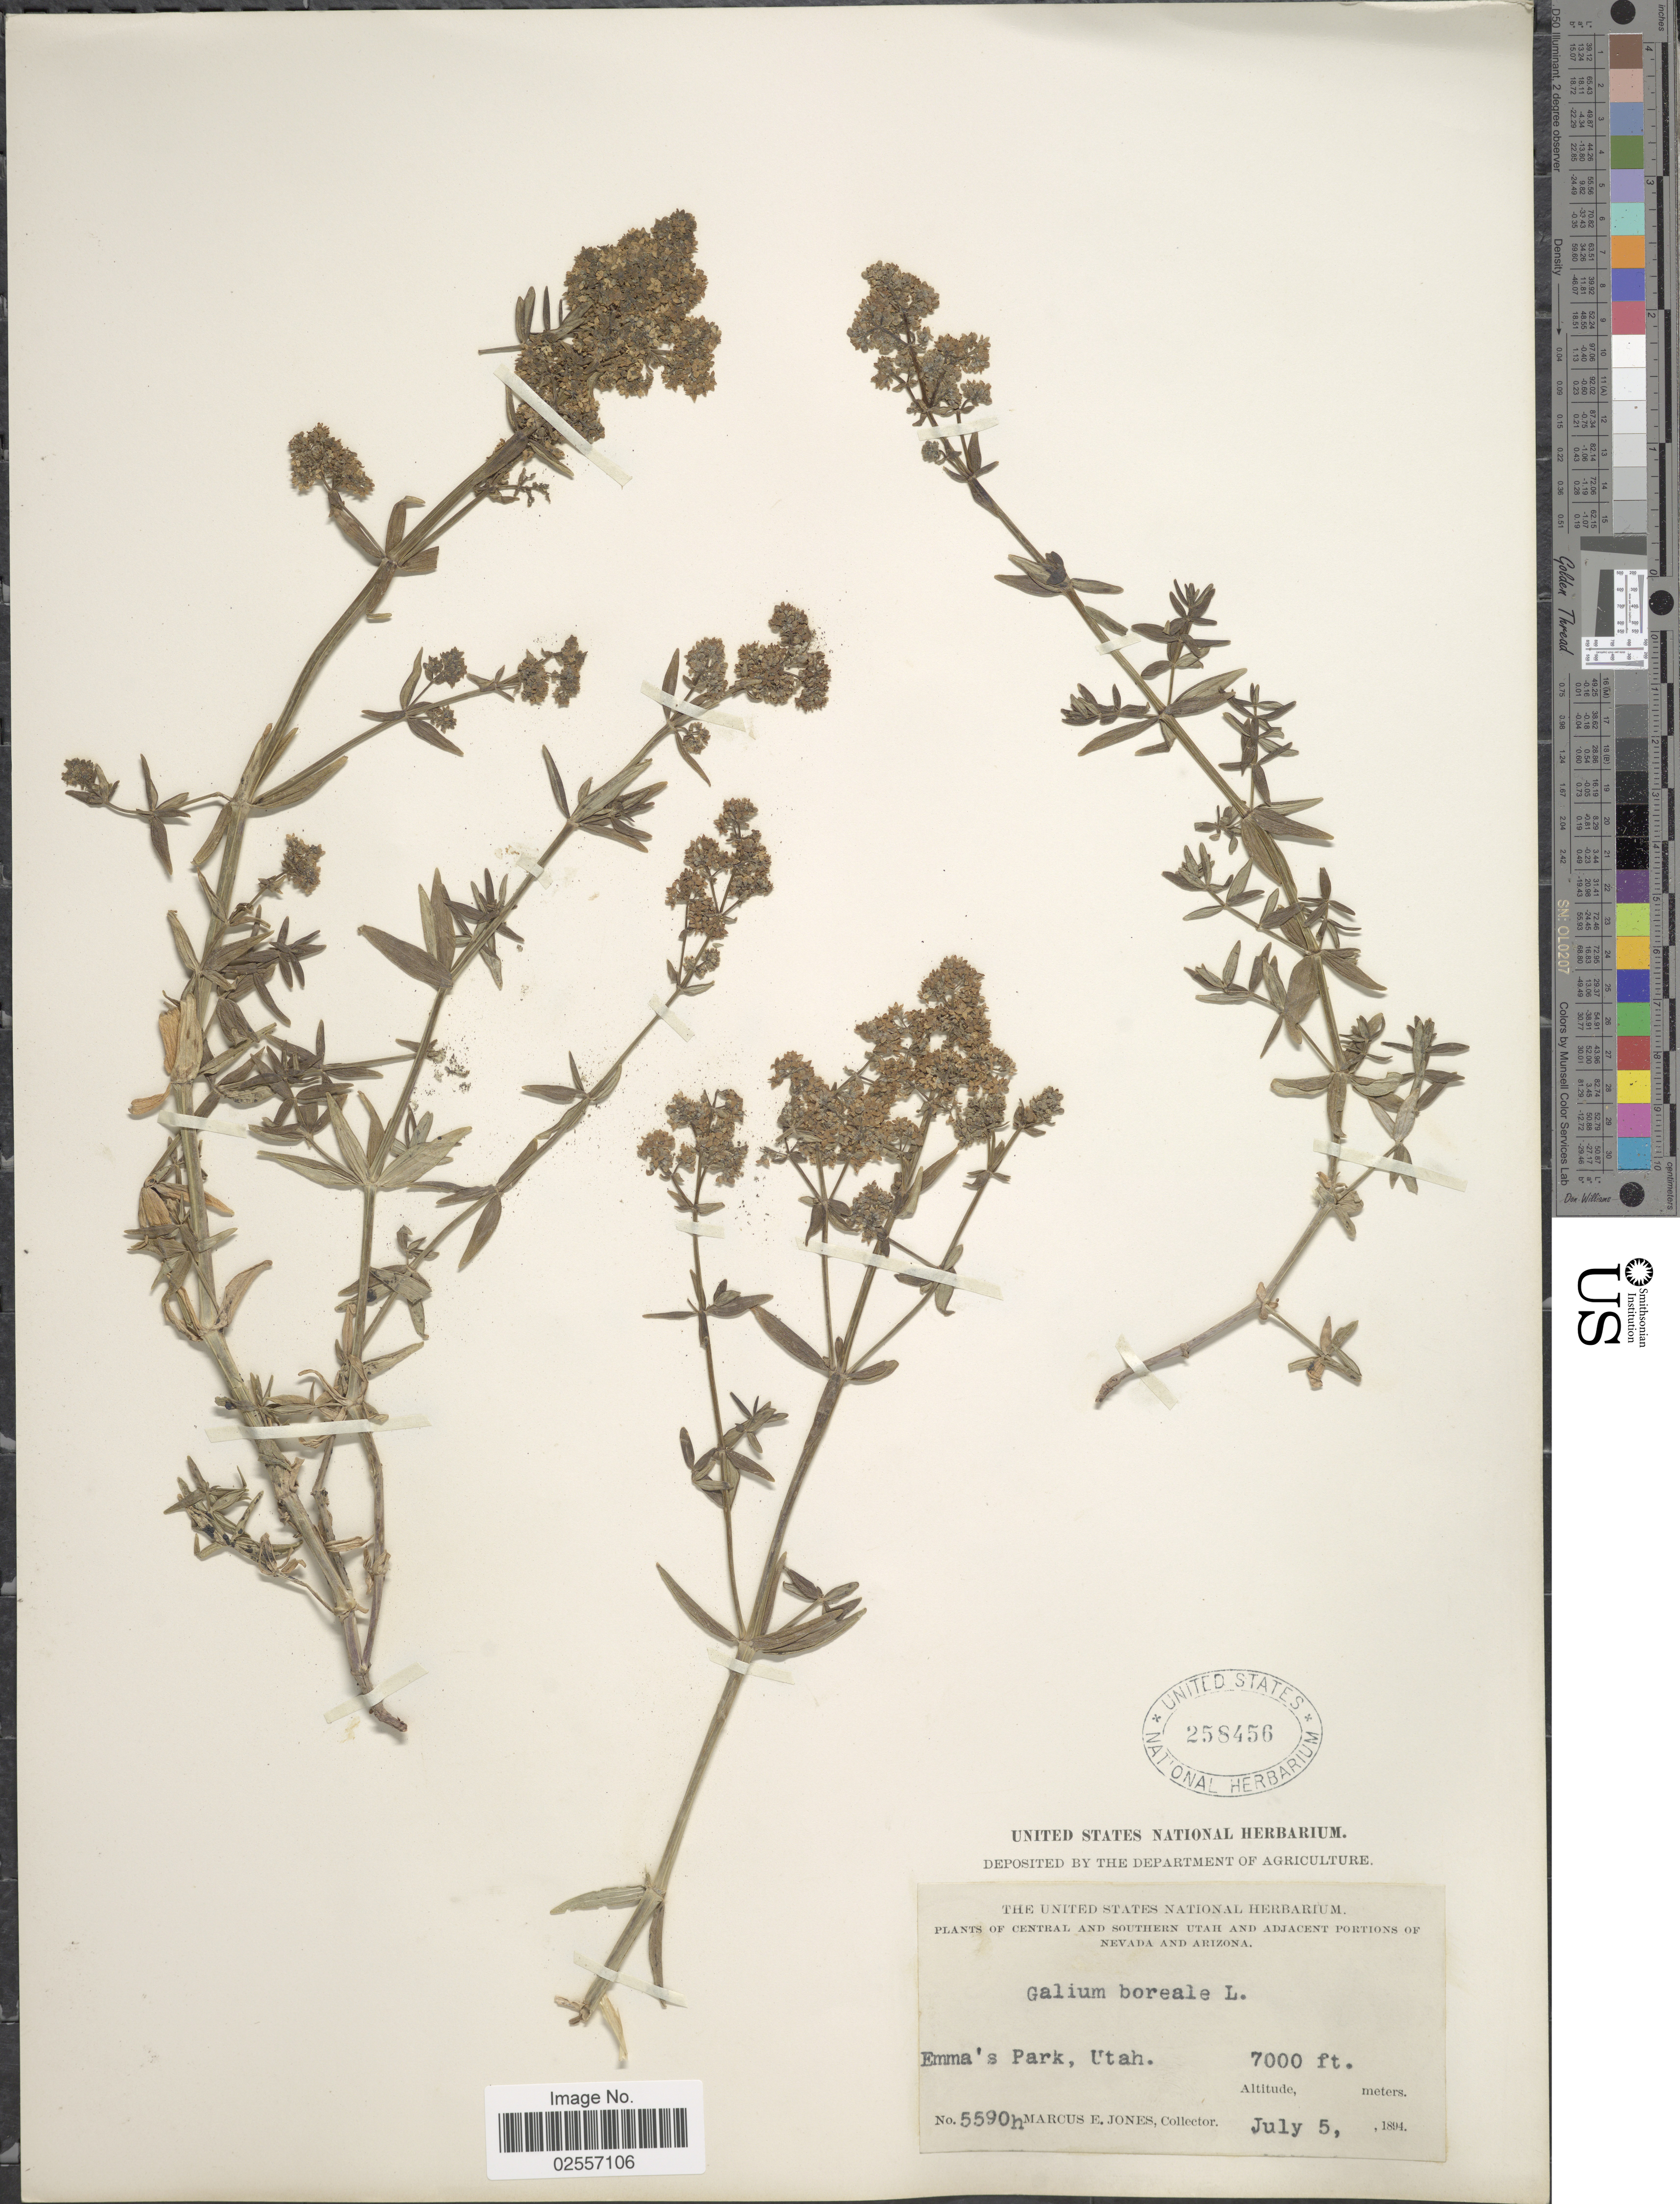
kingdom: Plantae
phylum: Tracheophyta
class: Magnoliopsida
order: Gentianales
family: Rubiaceae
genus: Galium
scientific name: Galium boreale L.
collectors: M. E. Jones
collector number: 5590n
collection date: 1894-07-05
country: United States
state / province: Utah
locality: Central and southern Utah. Emma's Park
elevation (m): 2134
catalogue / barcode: US 258456